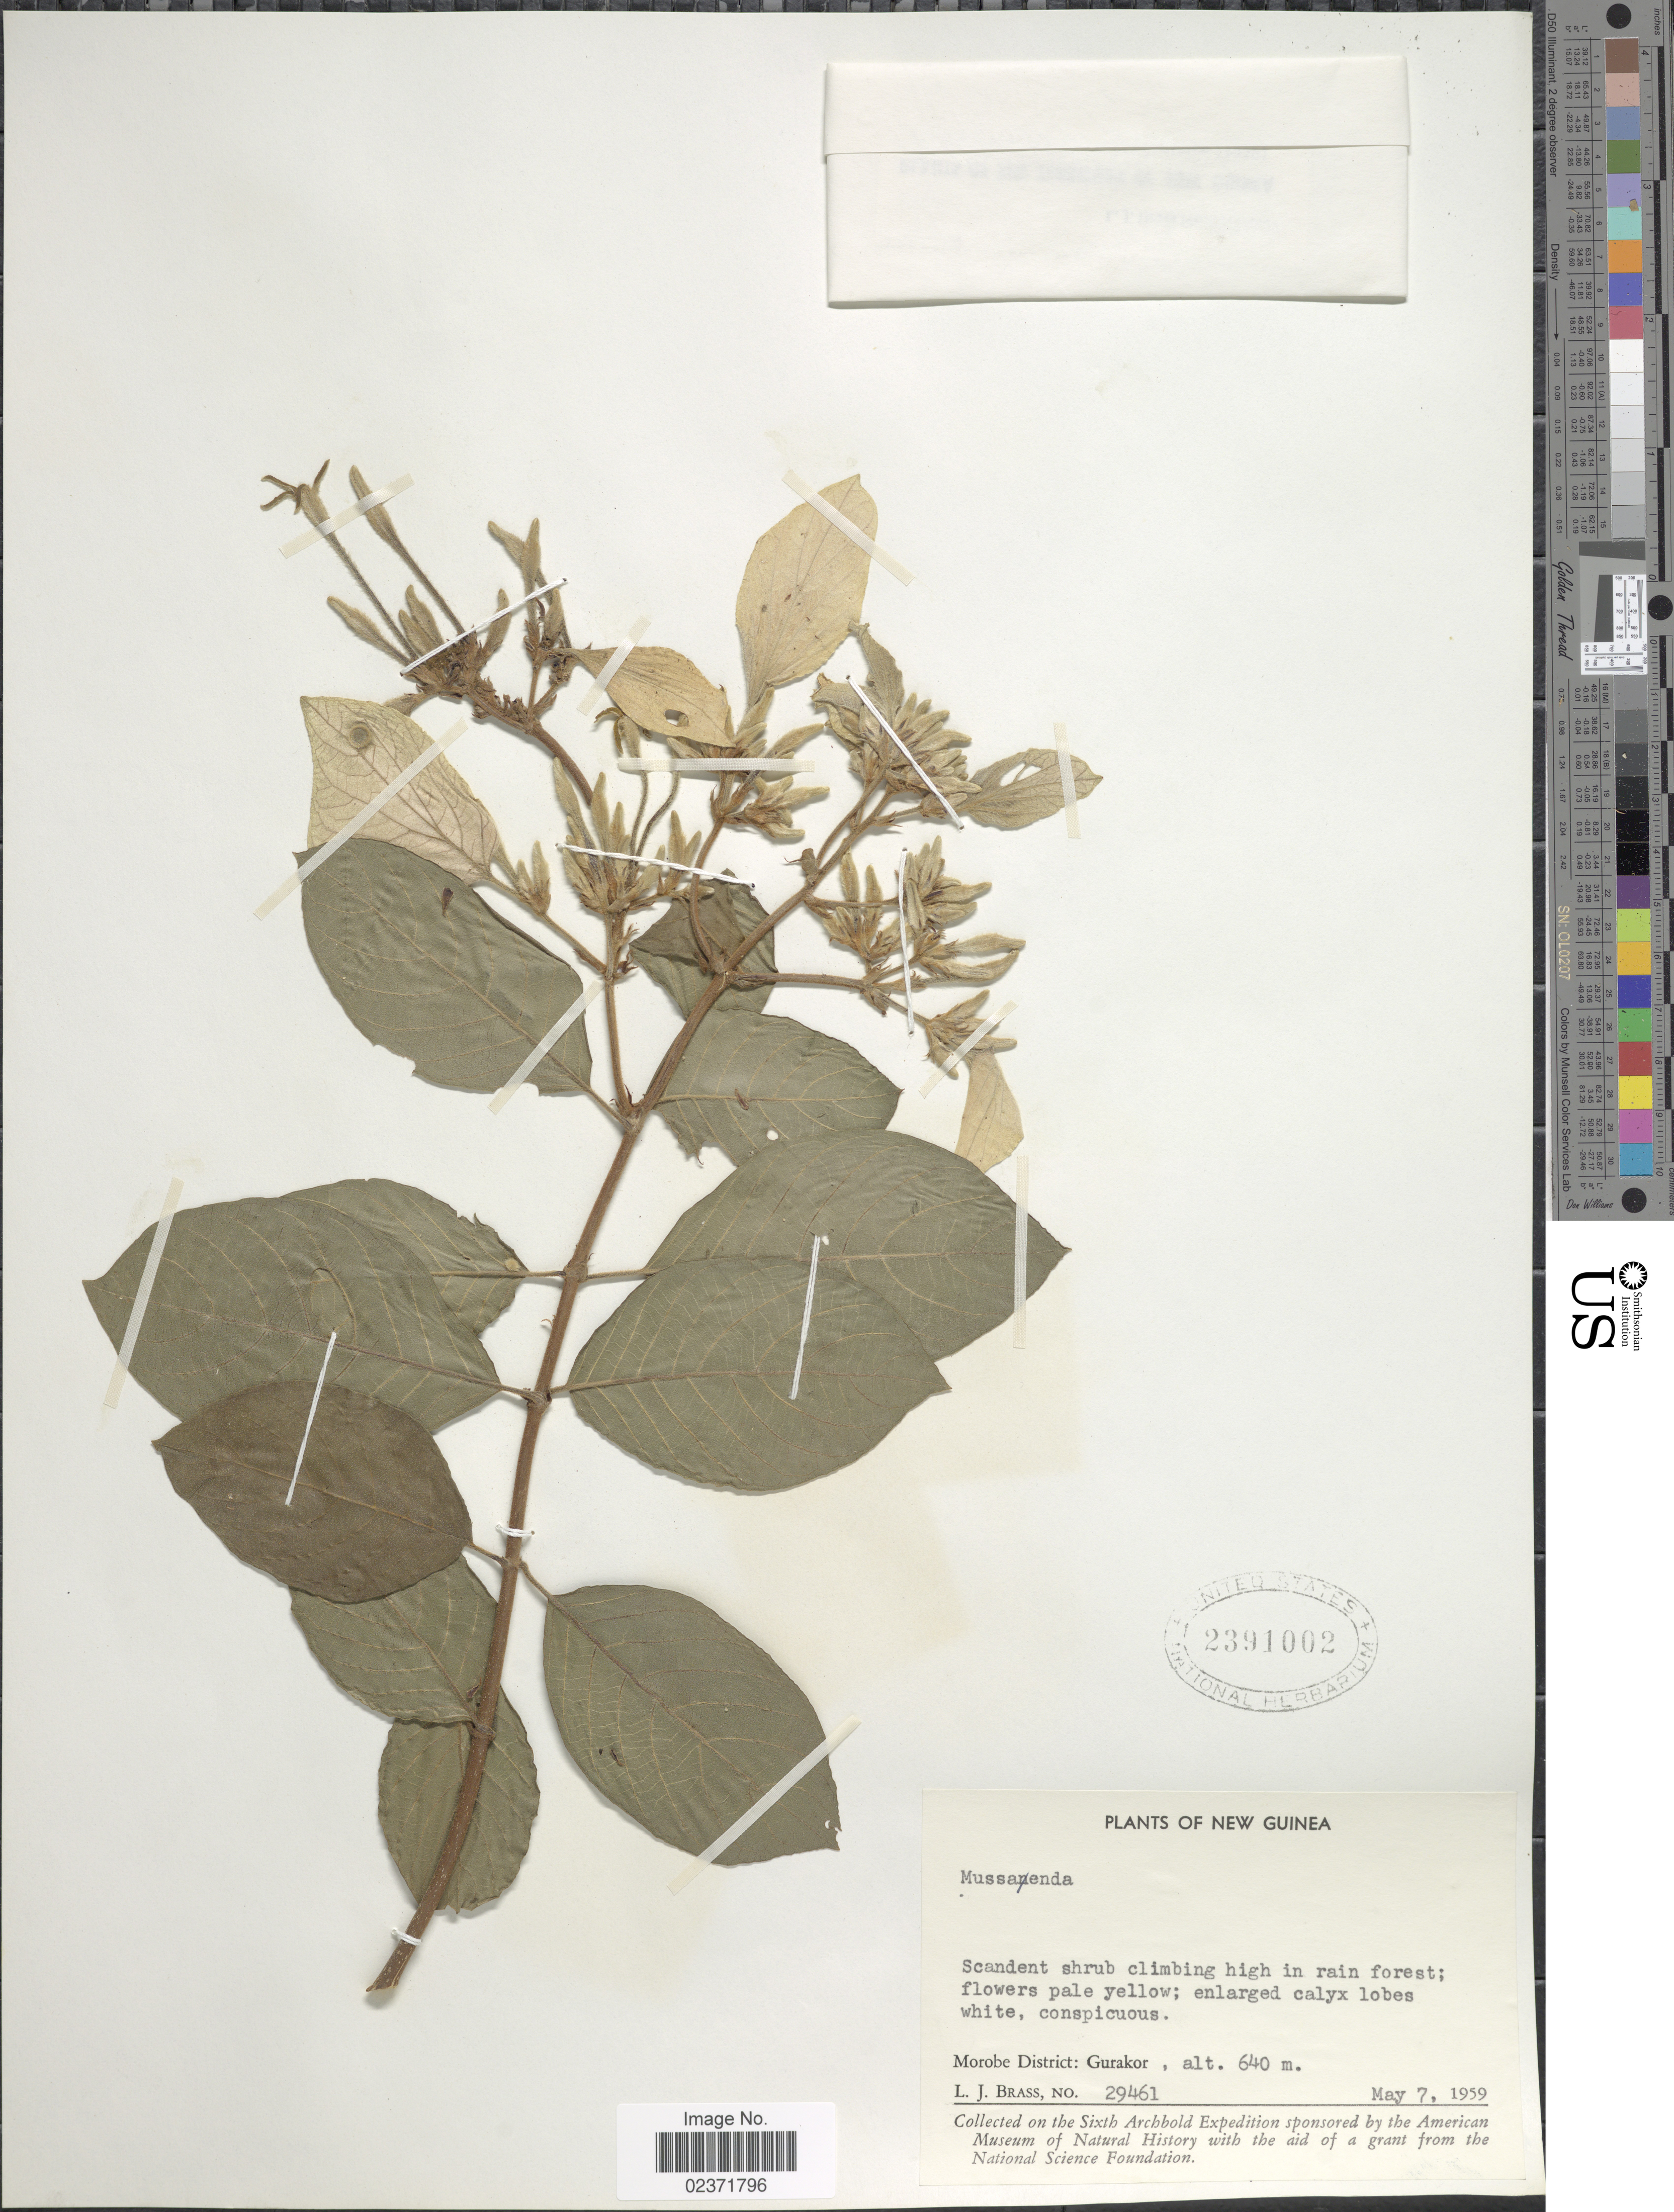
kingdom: Plantae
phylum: Tracheophyta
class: Magnoliopsida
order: Gentianales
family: Rubiaceae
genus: Mussaenda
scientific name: Mussaenda sp.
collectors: L. J. Brass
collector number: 29461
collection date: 1959-05-07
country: Papua New Guinea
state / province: Morobe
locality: New Guinea, Morobe District: Gurakor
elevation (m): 640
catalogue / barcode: US 2391002